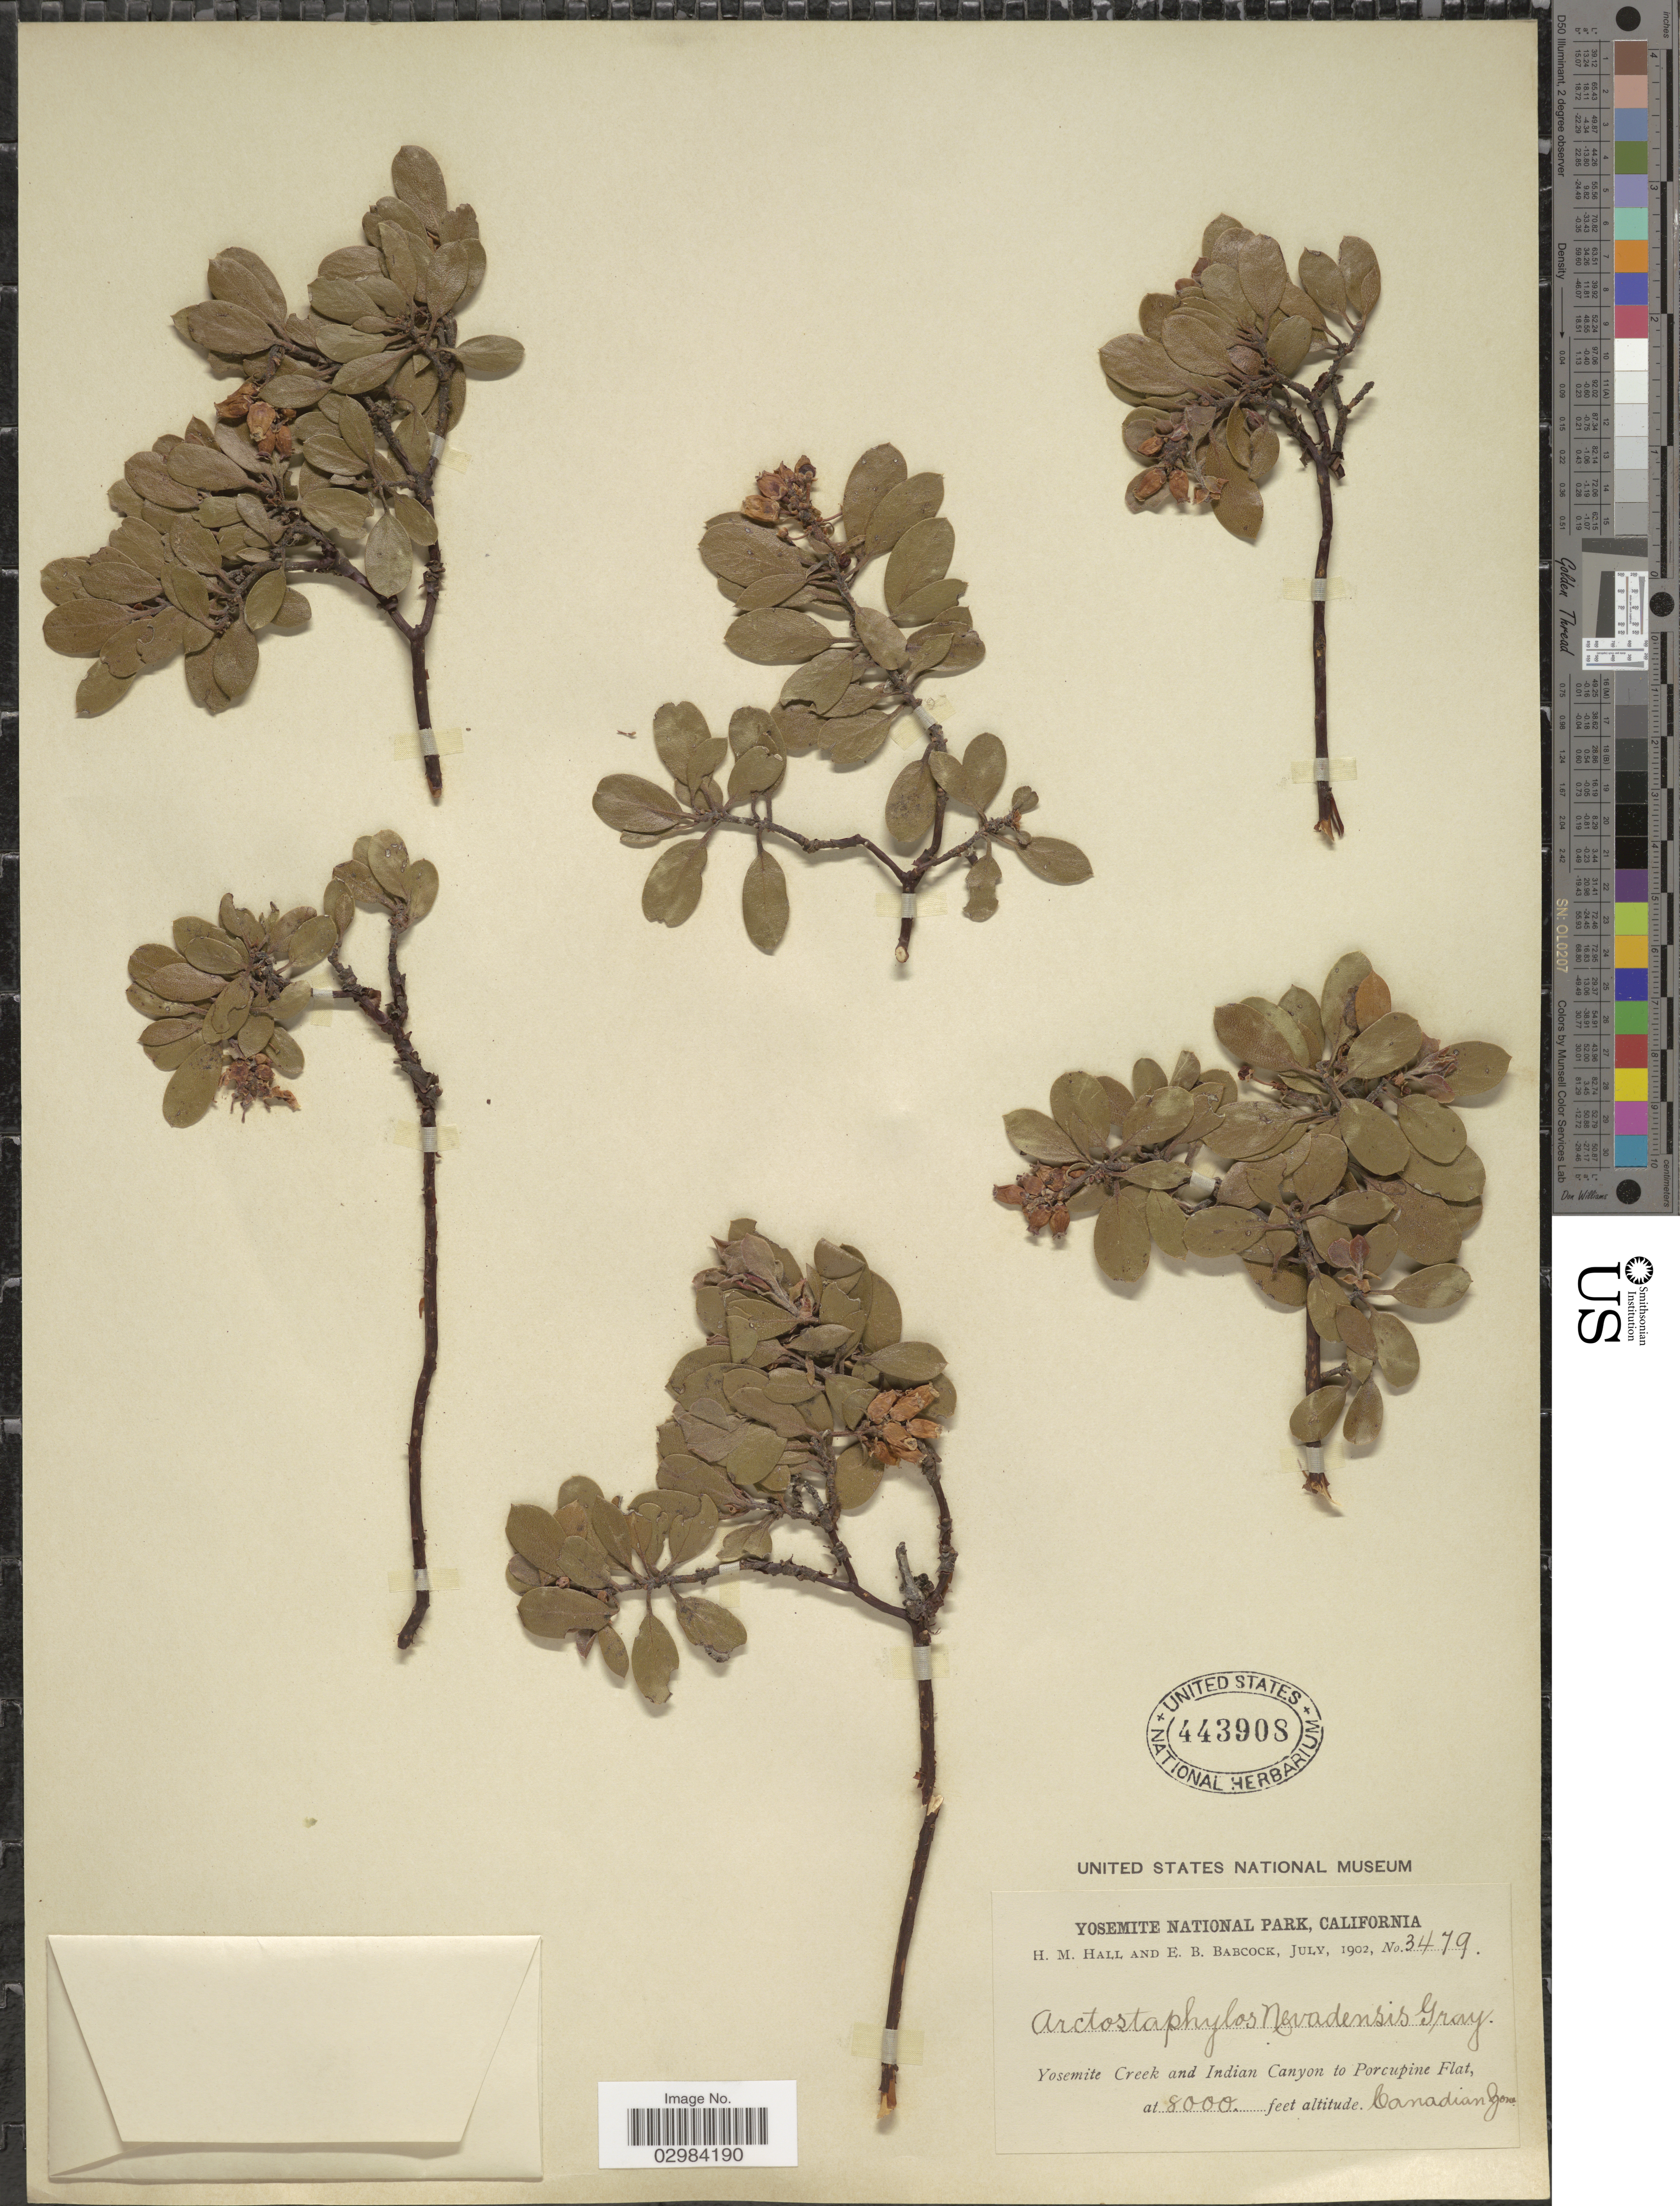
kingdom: Plantae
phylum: Tracheophyta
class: Magnoliopsida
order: Ericales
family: Ericaceae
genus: Arctostaphylos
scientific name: Arctostaphylos nevadensis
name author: A. Gray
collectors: H. M. Hall & E. B. Babcock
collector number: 3479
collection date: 1902-07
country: United States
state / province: California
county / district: Mariposa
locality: Yosemite National Park, Yosemite Creek and Indian Canyon to Porcupine Flat.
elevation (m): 2438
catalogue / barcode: US 443908